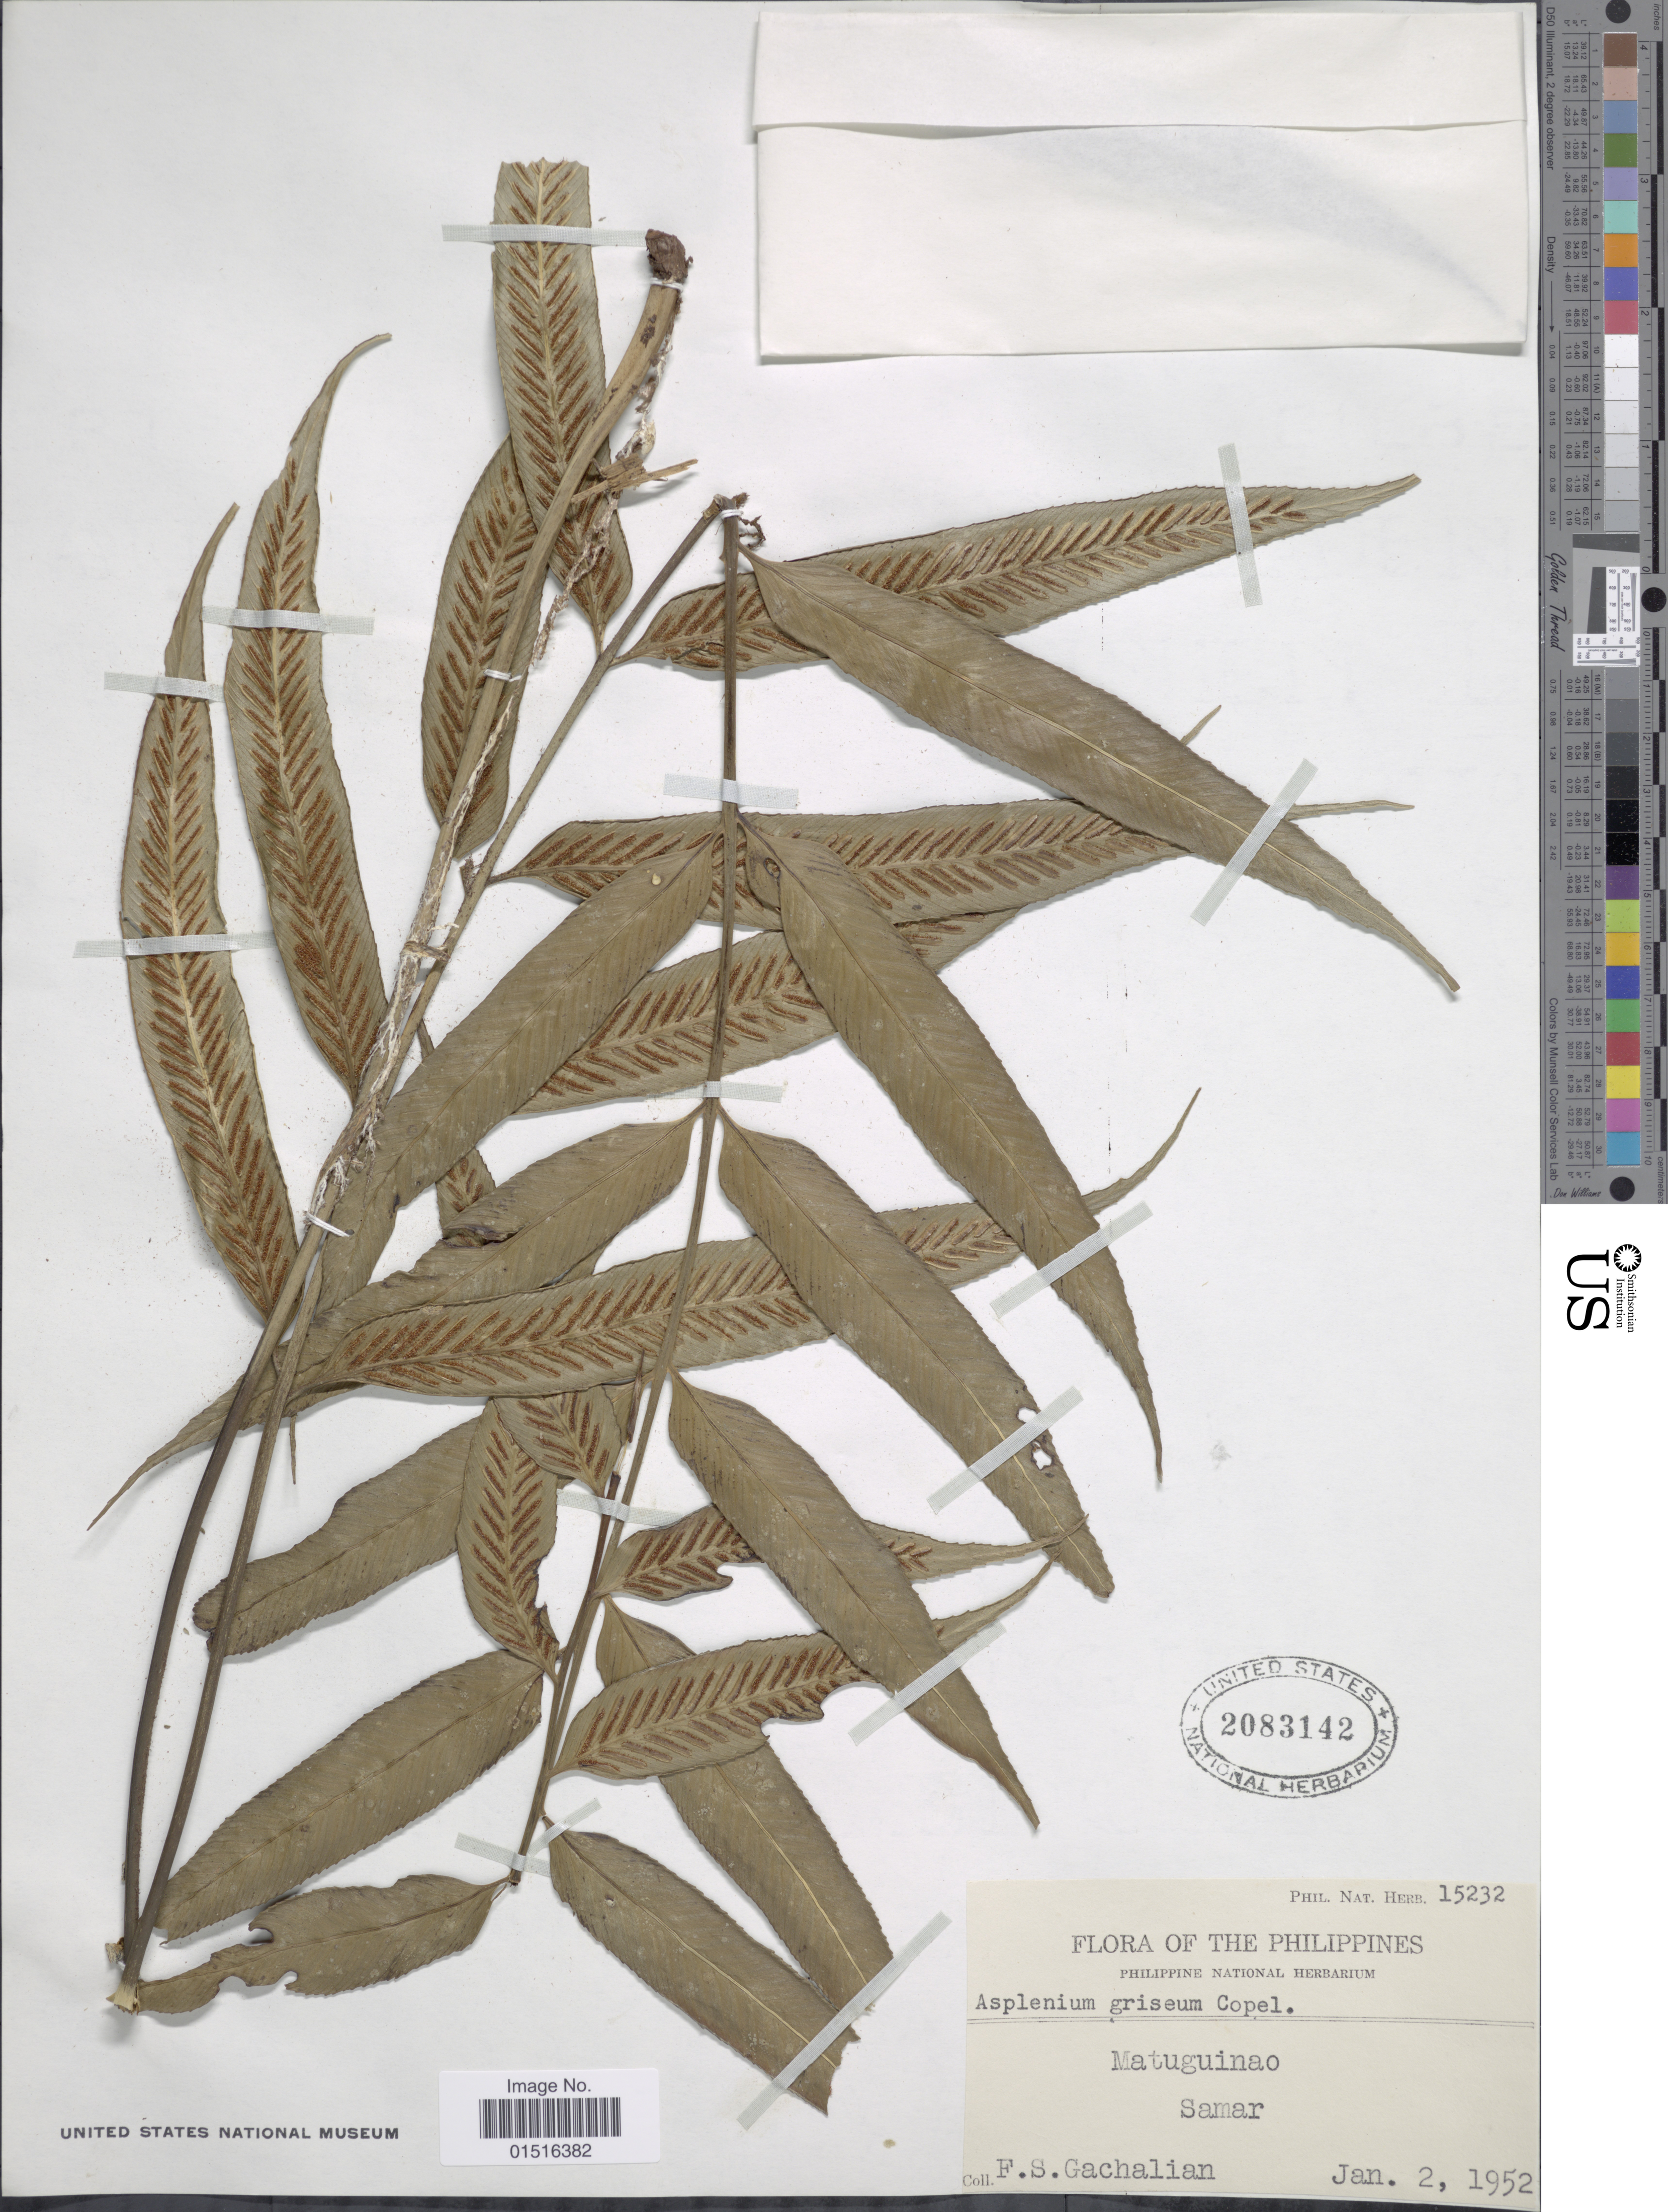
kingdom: Plantae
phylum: Tracheophyta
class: Polypodiopsida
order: Polypodiales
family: Aspleniaceae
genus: Asplenium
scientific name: Asplenium griseum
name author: Copel.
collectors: F. Gachalian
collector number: Phil. Nat. Herb. 15232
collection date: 1952-01-02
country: Philippines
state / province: Eastern Visayas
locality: Matuguinao, Samar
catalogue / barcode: US 2083142